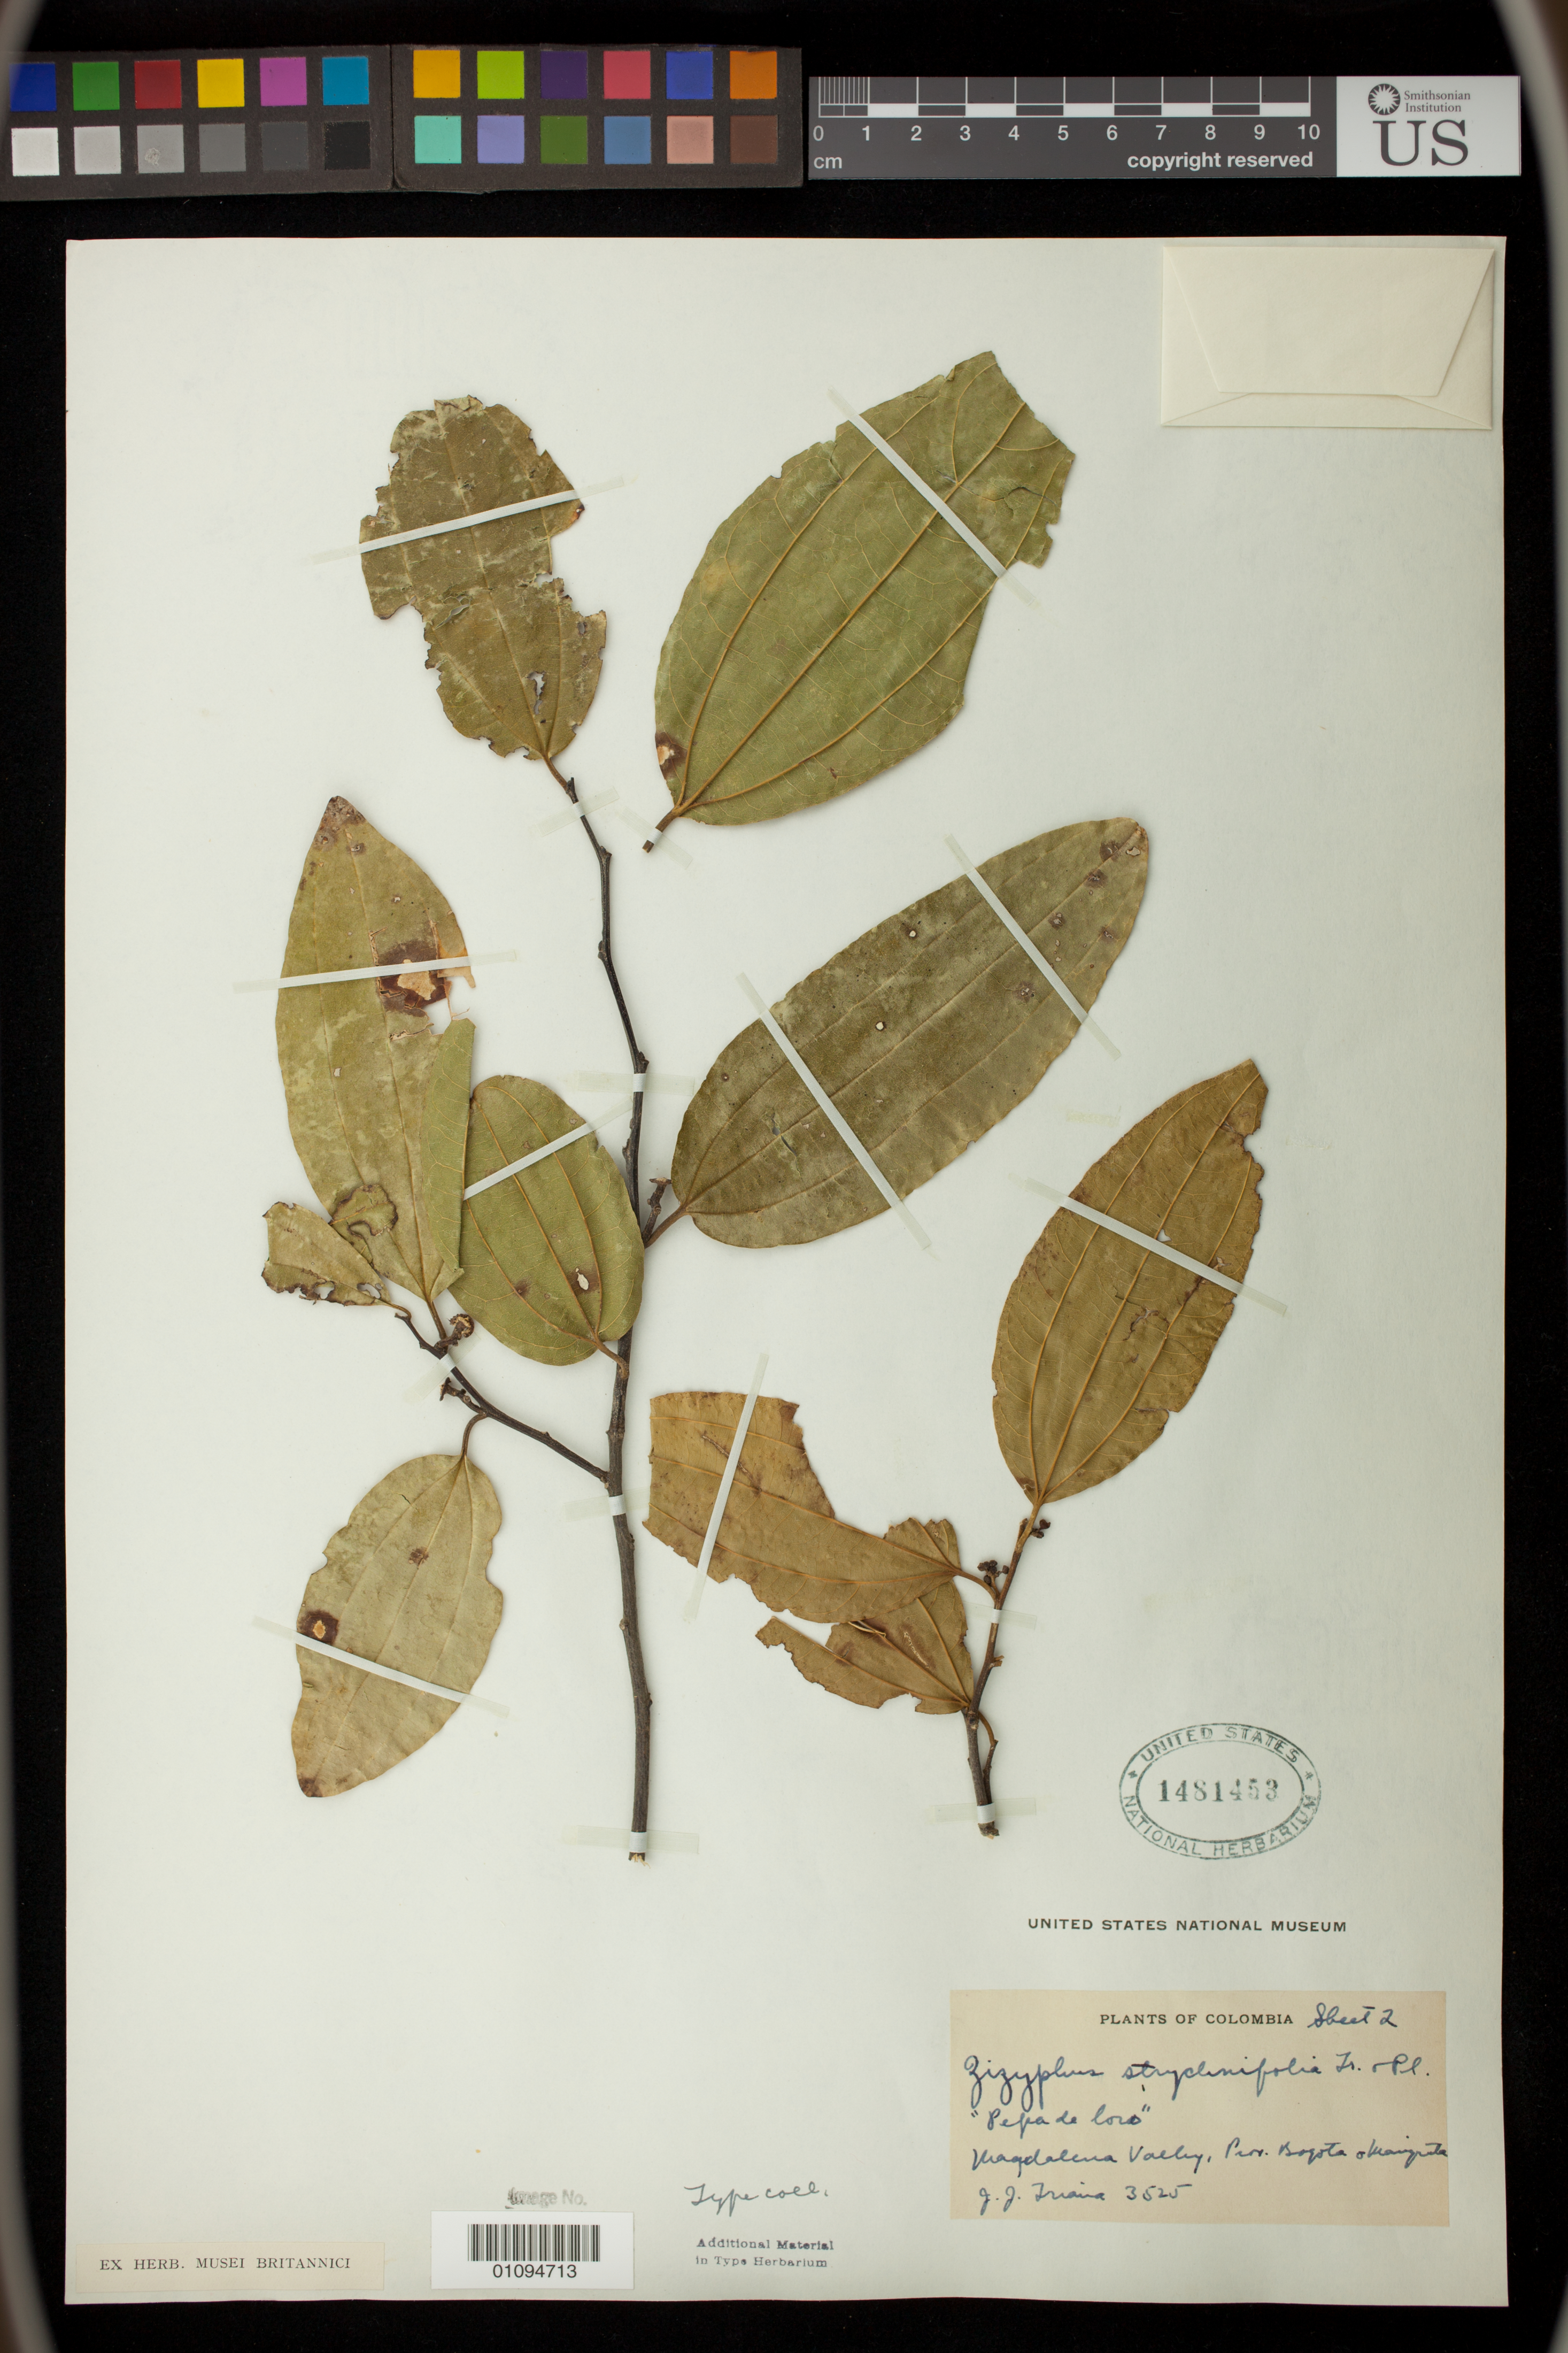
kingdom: Plantae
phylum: Tracheophyta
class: Magnoliopsida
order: Rosales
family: Rhamnaceae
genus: Ziziphus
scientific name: Ziziphus strychnifolia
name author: Triana & Planch.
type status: Possible Syntype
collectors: J. J. Triana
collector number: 3525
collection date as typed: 1851 to -- --- 1857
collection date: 1851/1857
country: Colombia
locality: Vallee du Magdalena, Prov. de Bogota & Mariqueta.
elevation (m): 400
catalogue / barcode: US 1481453